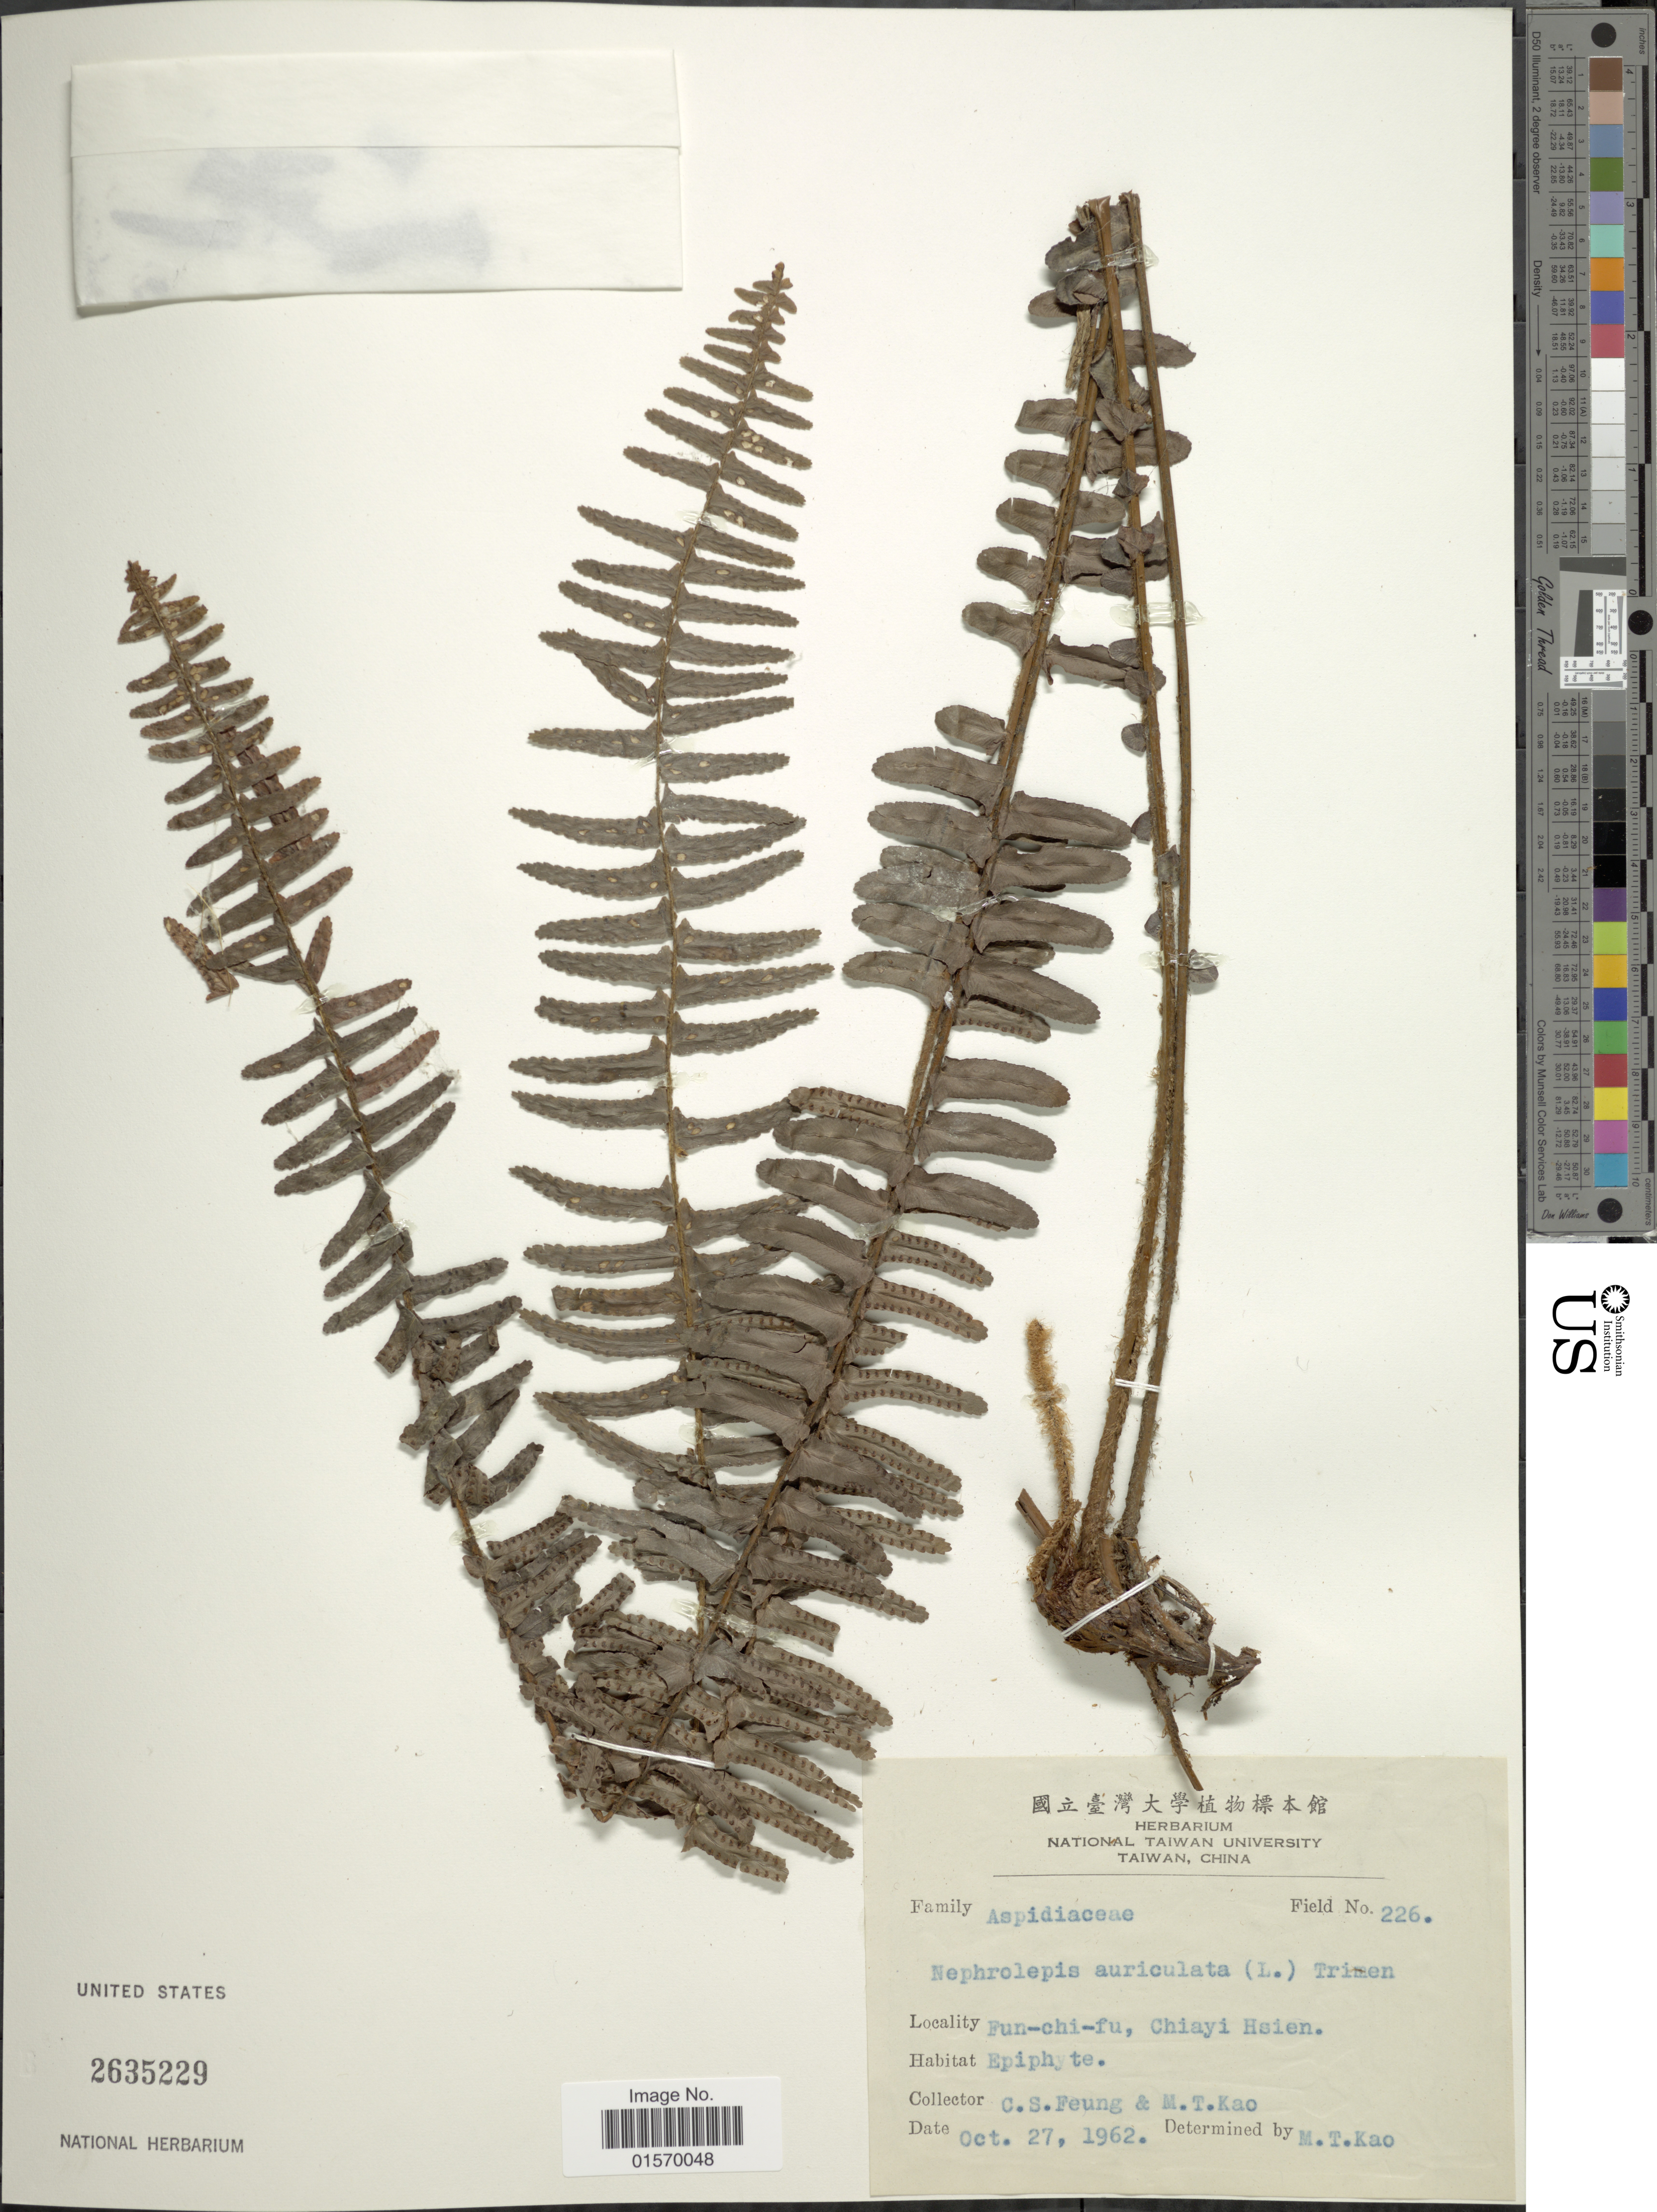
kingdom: Plantae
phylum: Tracheophyta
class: Polypodiopsida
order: Polypodiales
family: Nephrolepidaceae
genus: Nephrolepis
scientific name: Nephrolepis auriculata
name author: (L.) Trimen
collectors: C. Feung & M. T. Kao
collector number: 226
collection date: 1962-10-27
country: Taiwan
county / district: Chiayi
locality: Fun-chi-fu, Chiayi Hsien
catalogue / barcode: US 2635229